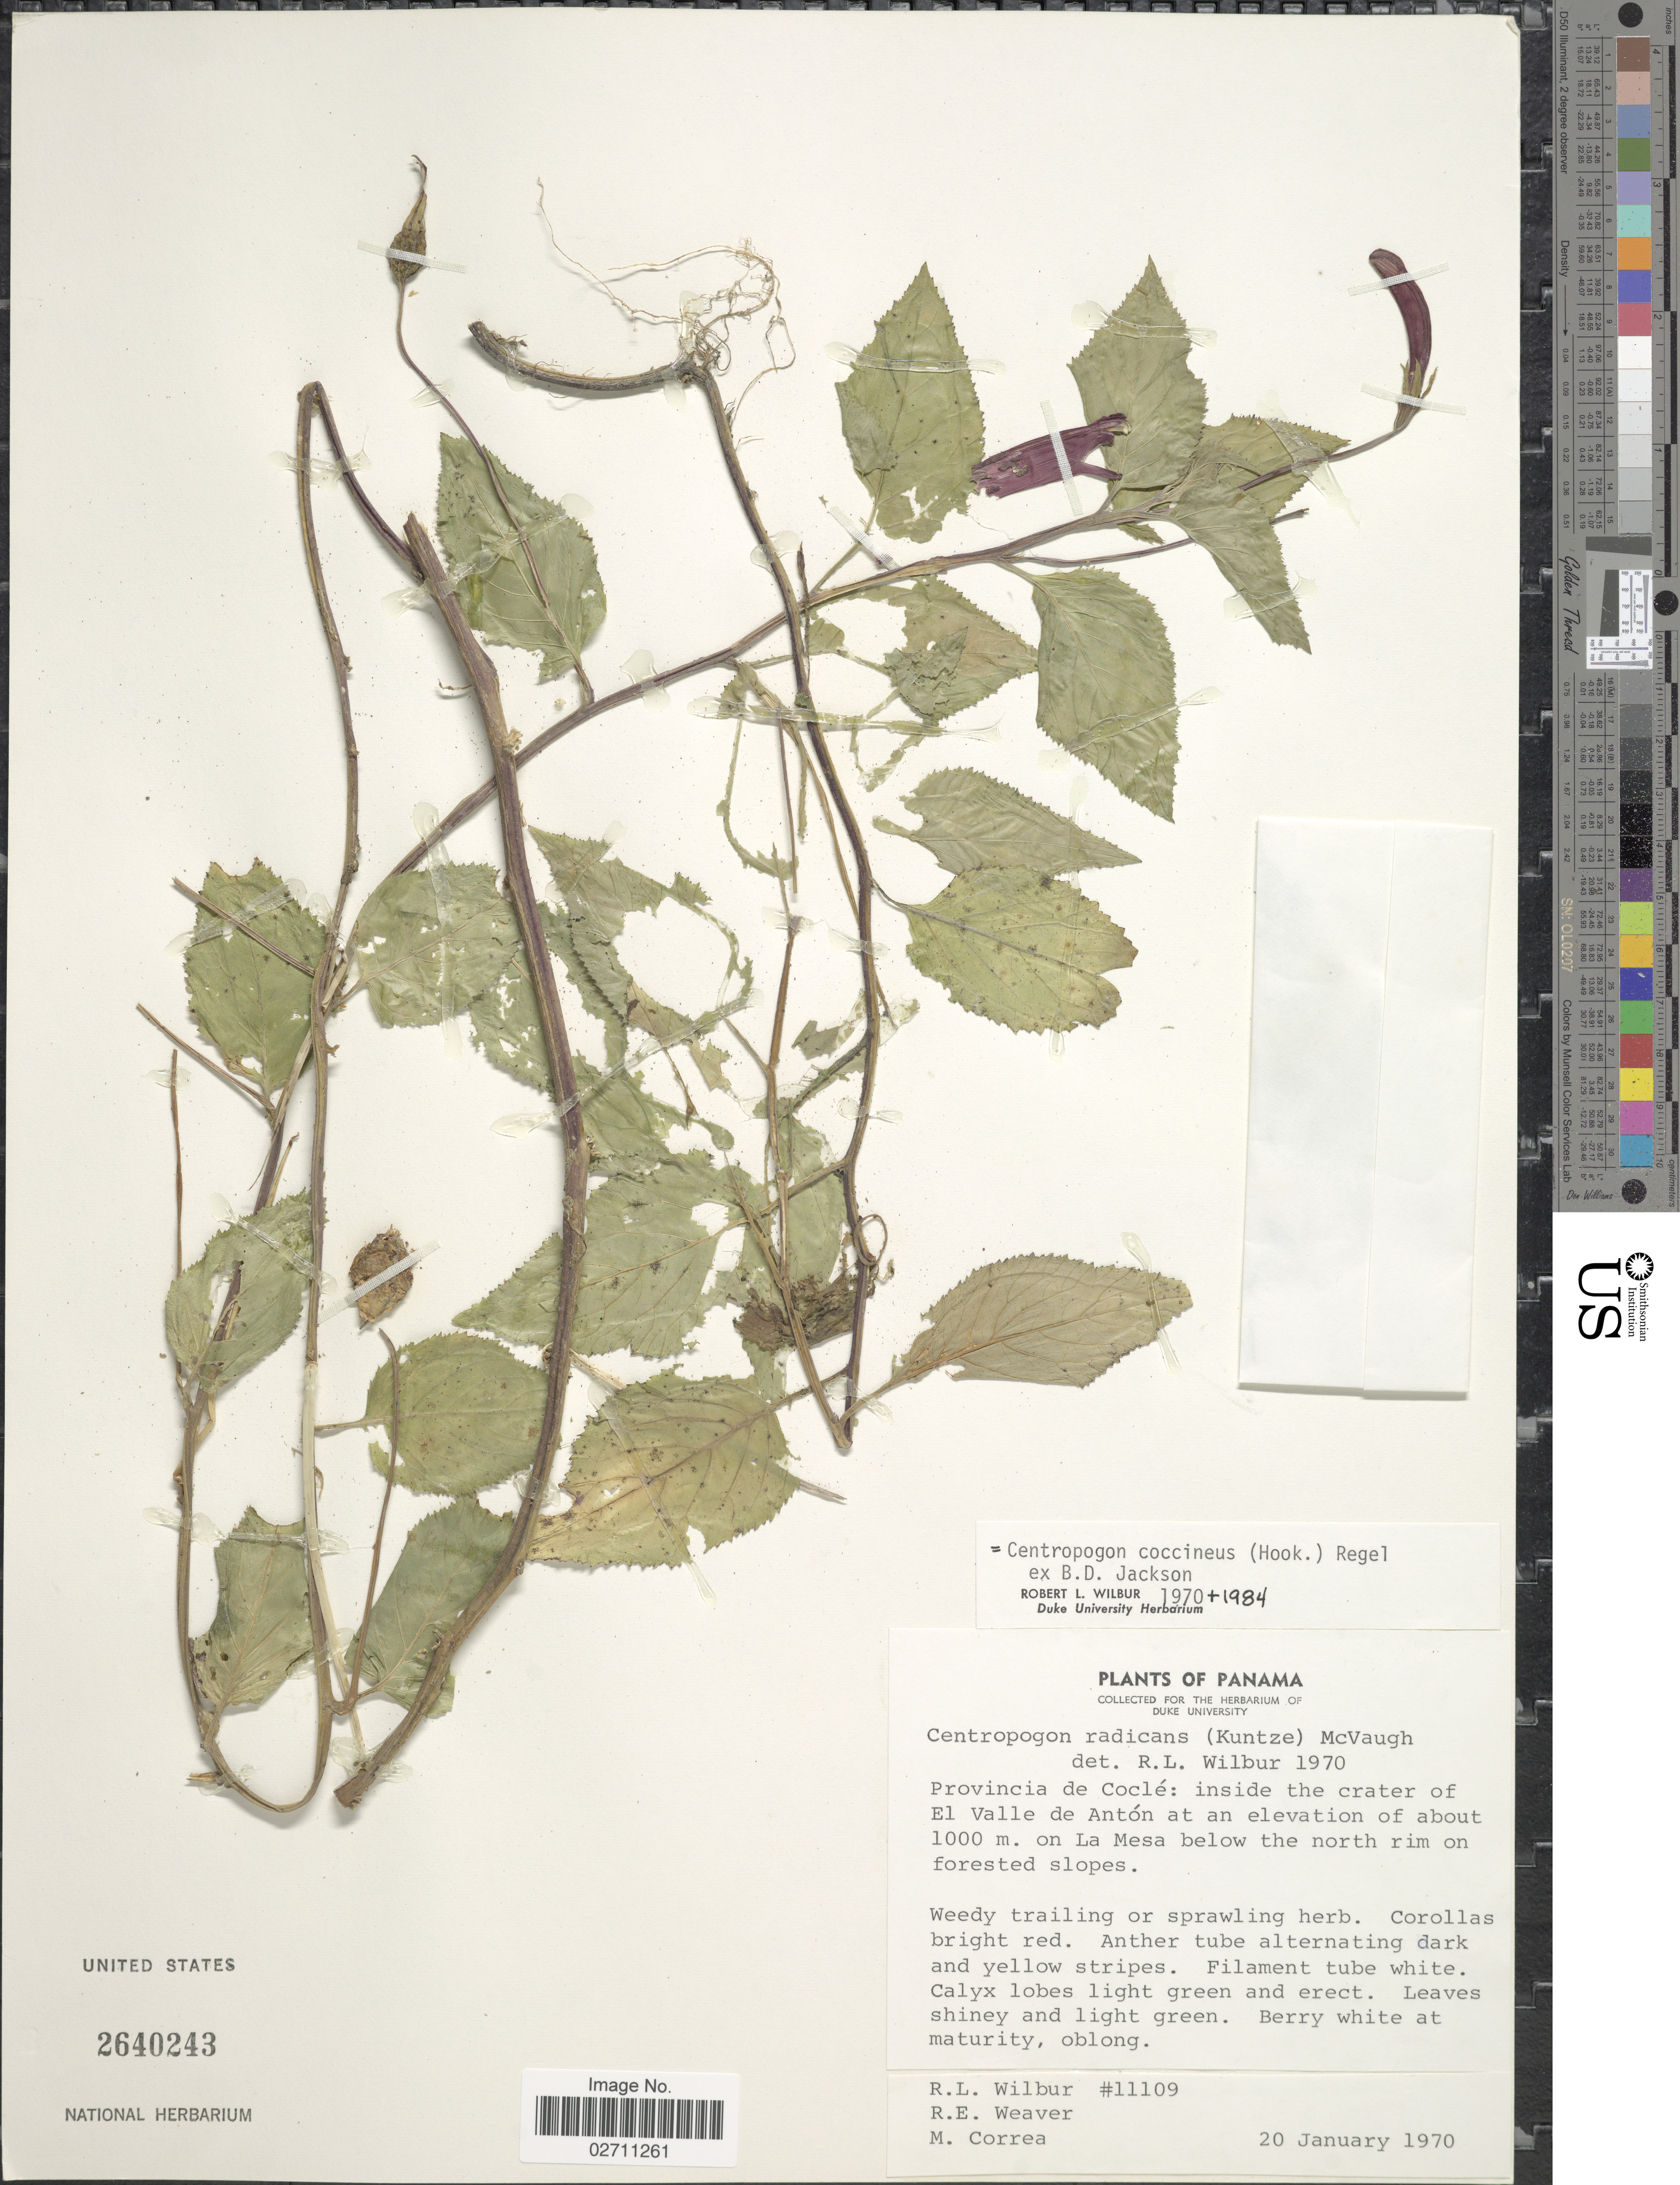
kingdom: Plantae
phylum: Tracheophyta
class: Magnoliopsida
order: Asterales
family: Campanulaceae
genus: Centropogon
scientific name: Centropogon coccineus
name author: (Hook.) Regel ex B.D. Jacks.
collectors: R. L. Wilbur, R. E. Weaver & M. Correa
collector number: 11109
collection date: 1970-01-20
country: Panama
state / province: Coclé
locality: Inside the crater of El Valle de Anton on La Mesa below the north rim on forested slopes, weedy trailing.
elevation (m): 1000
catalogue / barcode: US 2640243